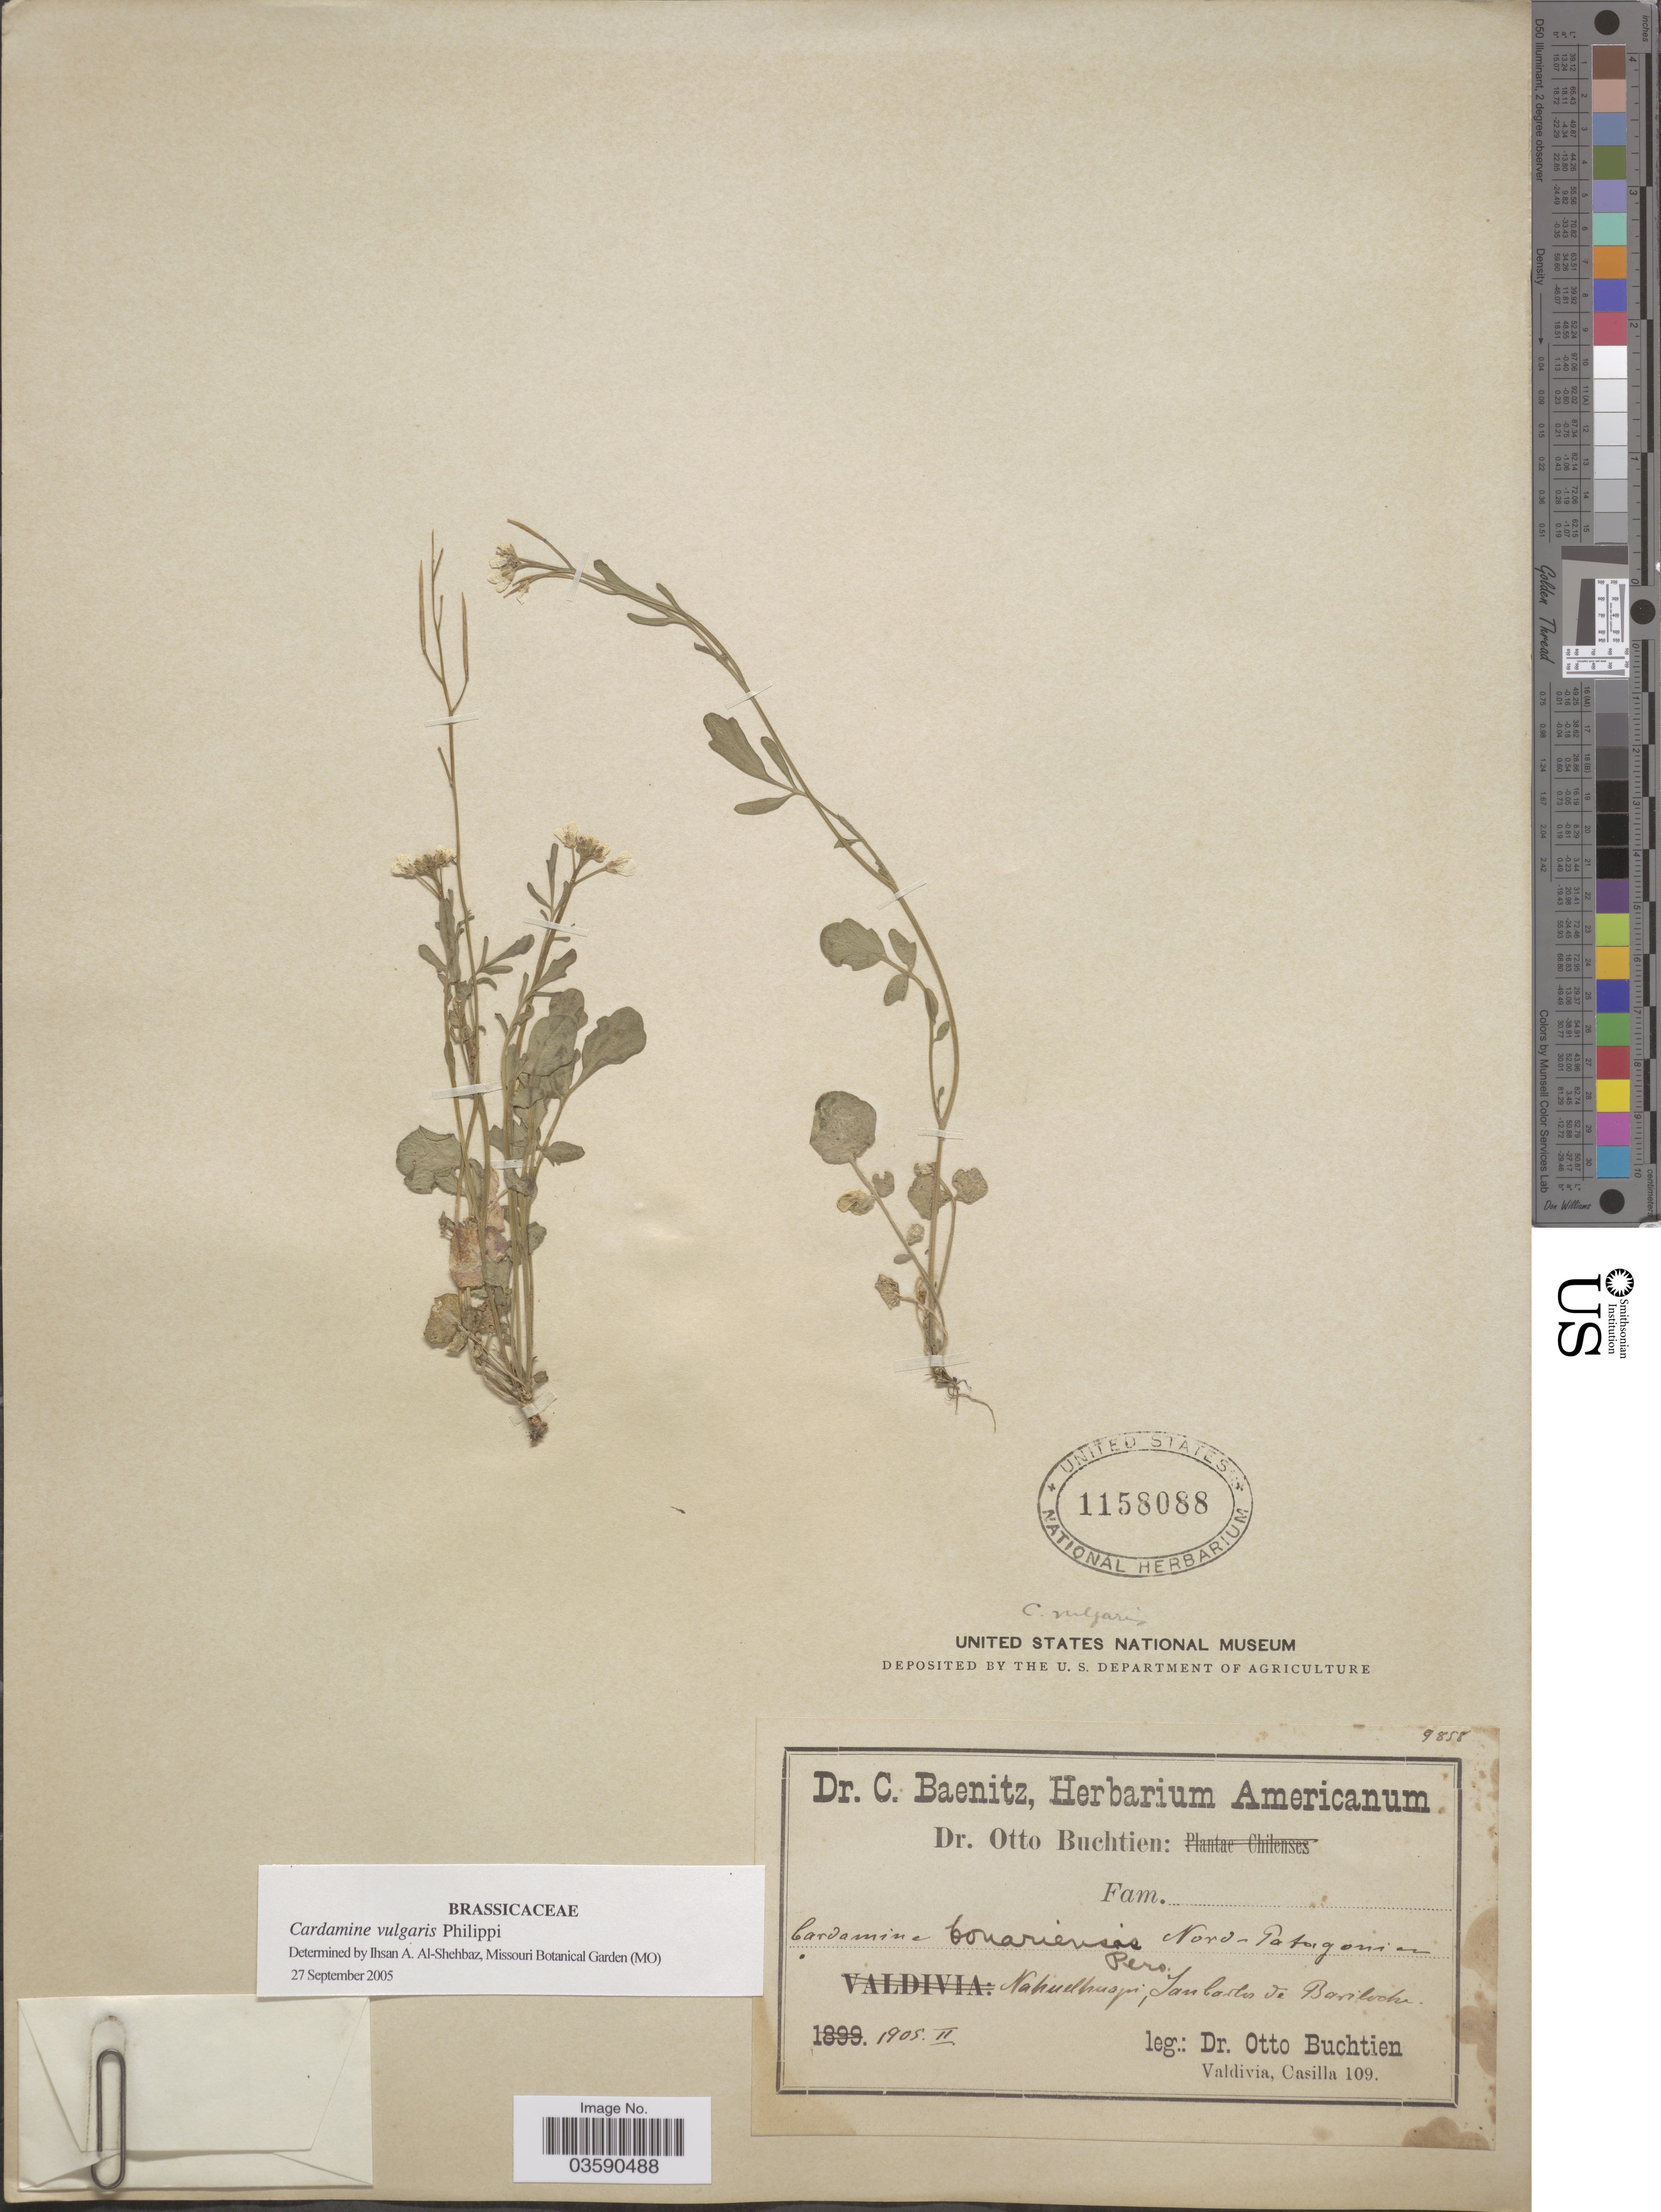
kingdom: Plantae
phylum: Tracheophyta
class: Magnoliopsida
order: Brassicales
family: Brassicaceae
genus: Cardamine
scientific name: Cardamine vulgaris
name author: Phil.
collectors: O. Buchtien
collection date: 1905-02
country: Argentina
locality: Nahuelhuapi, San Carlos de Bariloche.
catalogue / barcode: US 1158088